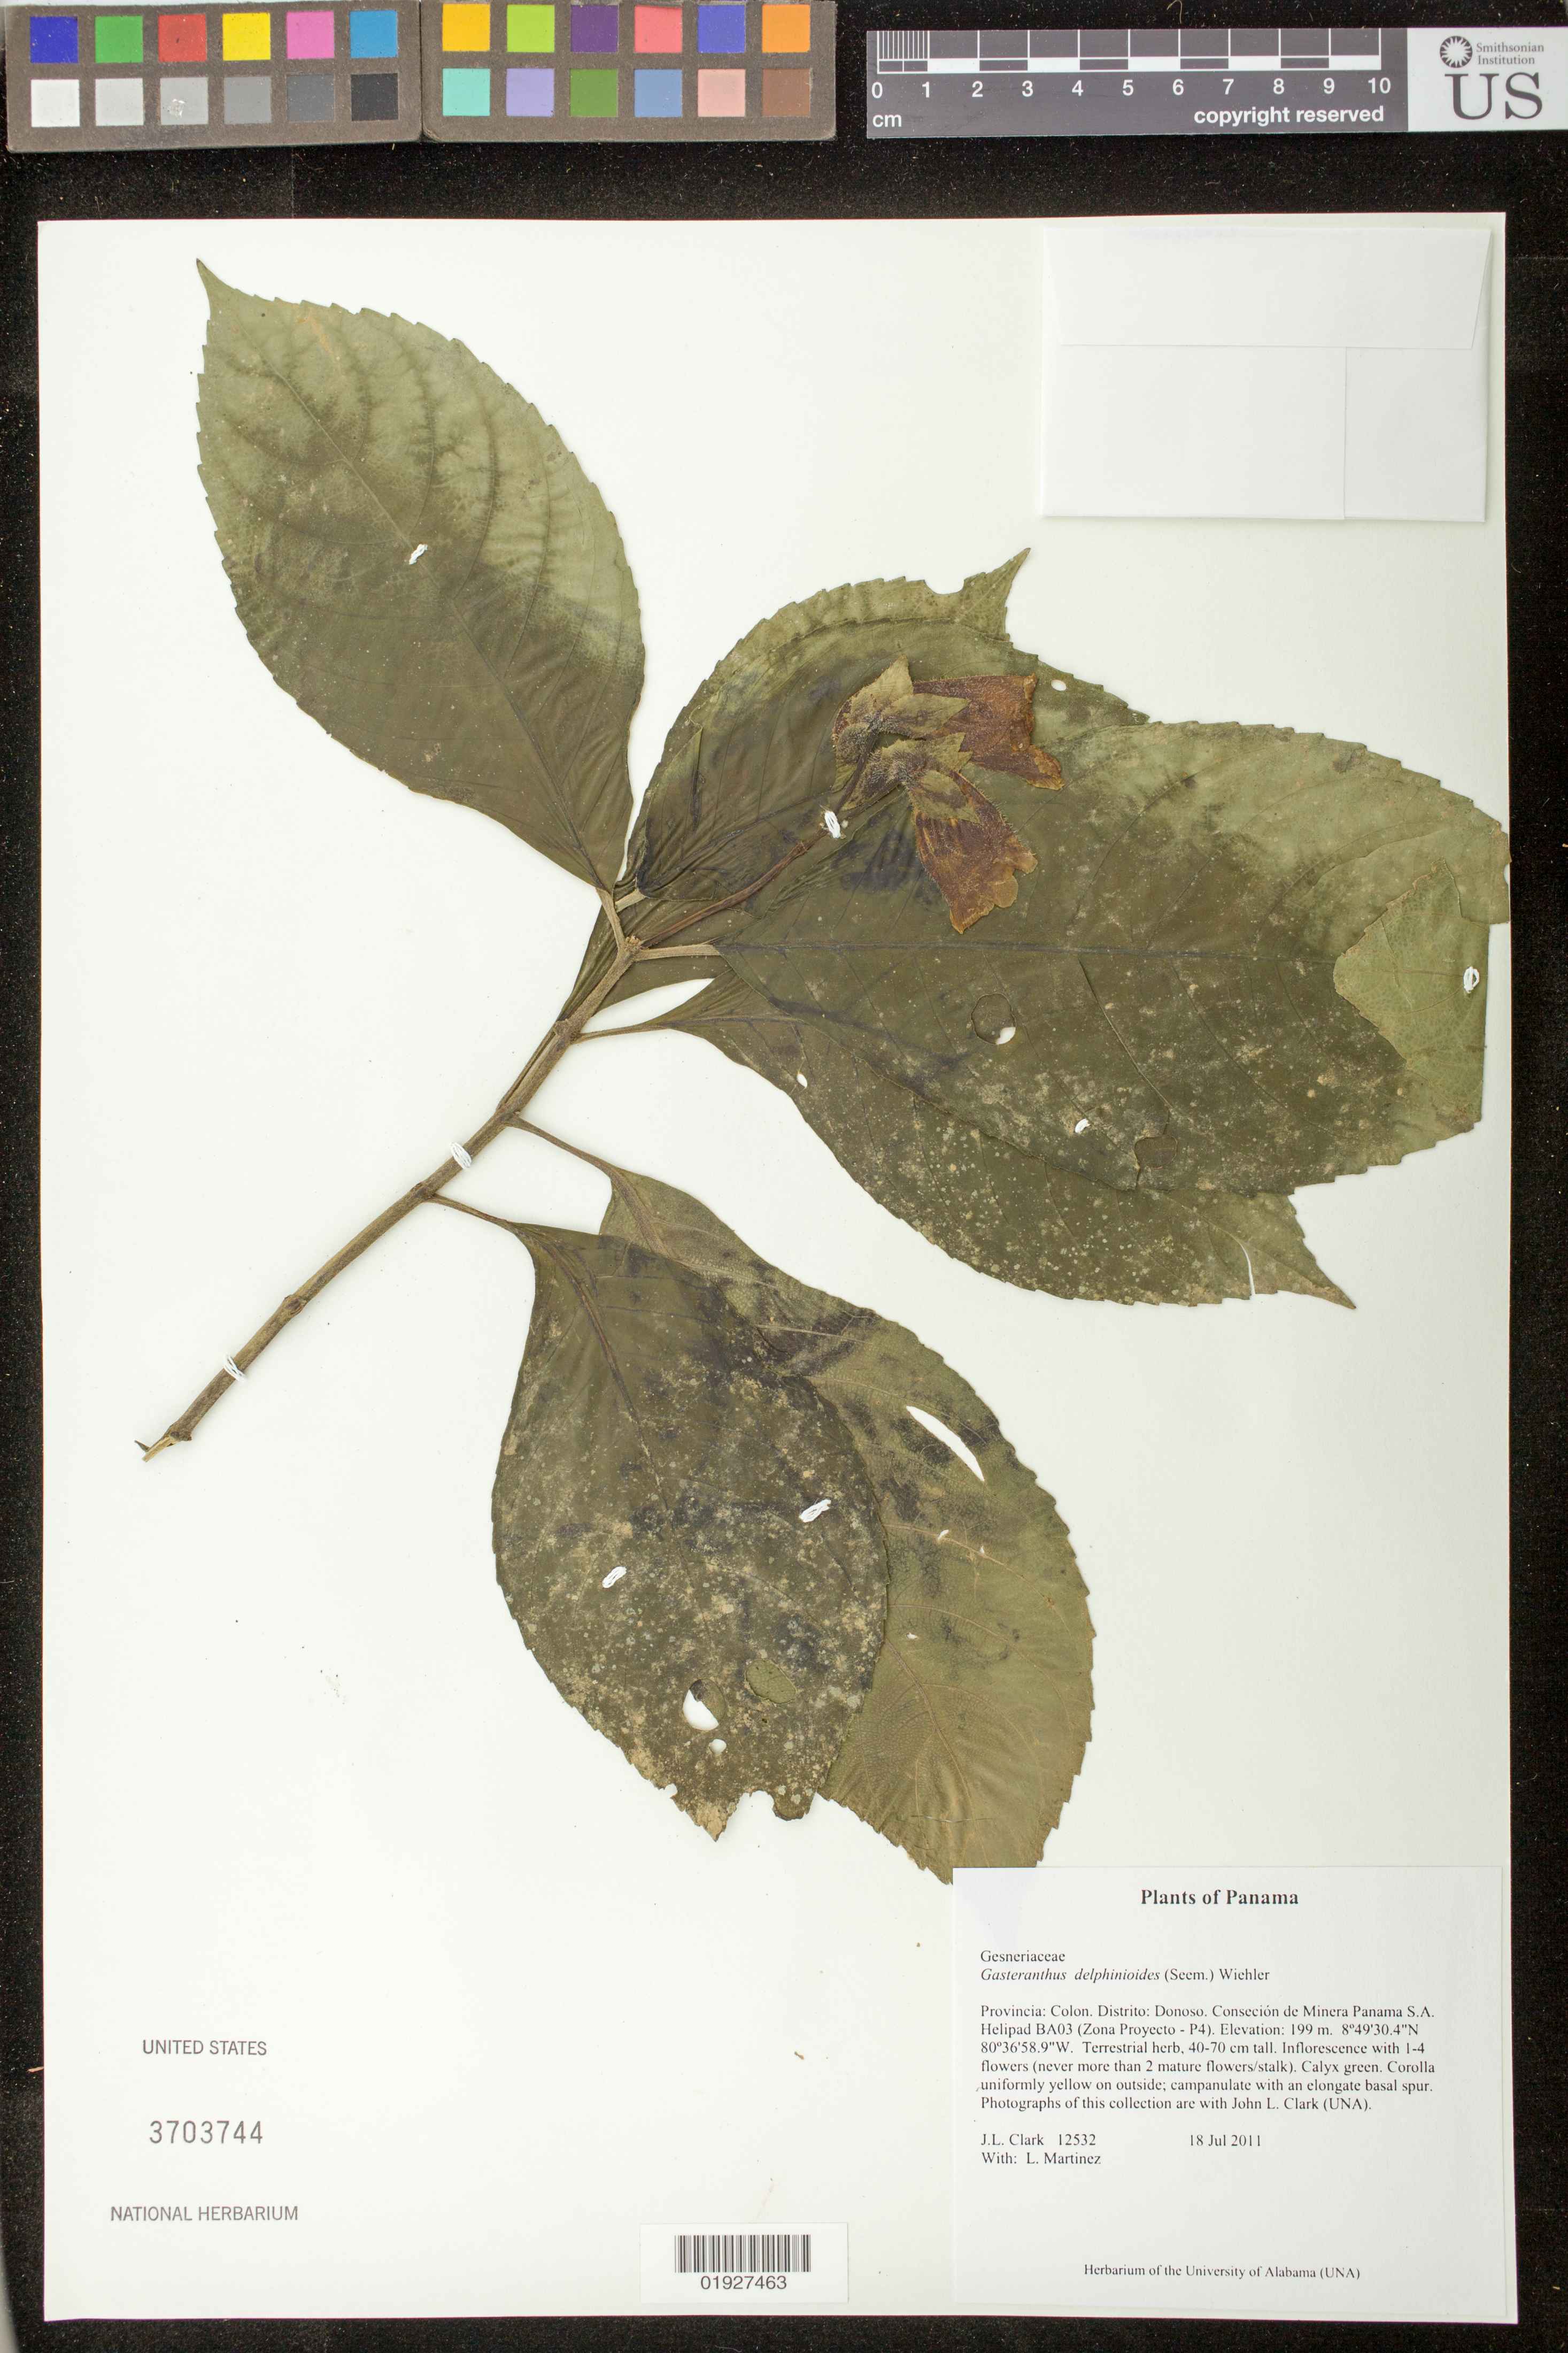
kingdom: Plantae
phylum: Tracheophyta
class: Magnoliopsida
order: Lamiales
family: Gesneriaceae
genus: Gasteranthus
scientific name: Gasteranthus delphiniodes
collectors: J. L. Clark & L. Martinez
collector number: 12532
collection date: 2011-07-18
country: Panama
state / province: Colón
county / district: Donoso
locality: Conseción de Minera Panama S.A. Helipad BA03 (Zona Proyecto - P4)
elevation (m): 199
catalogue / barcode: US 3703744